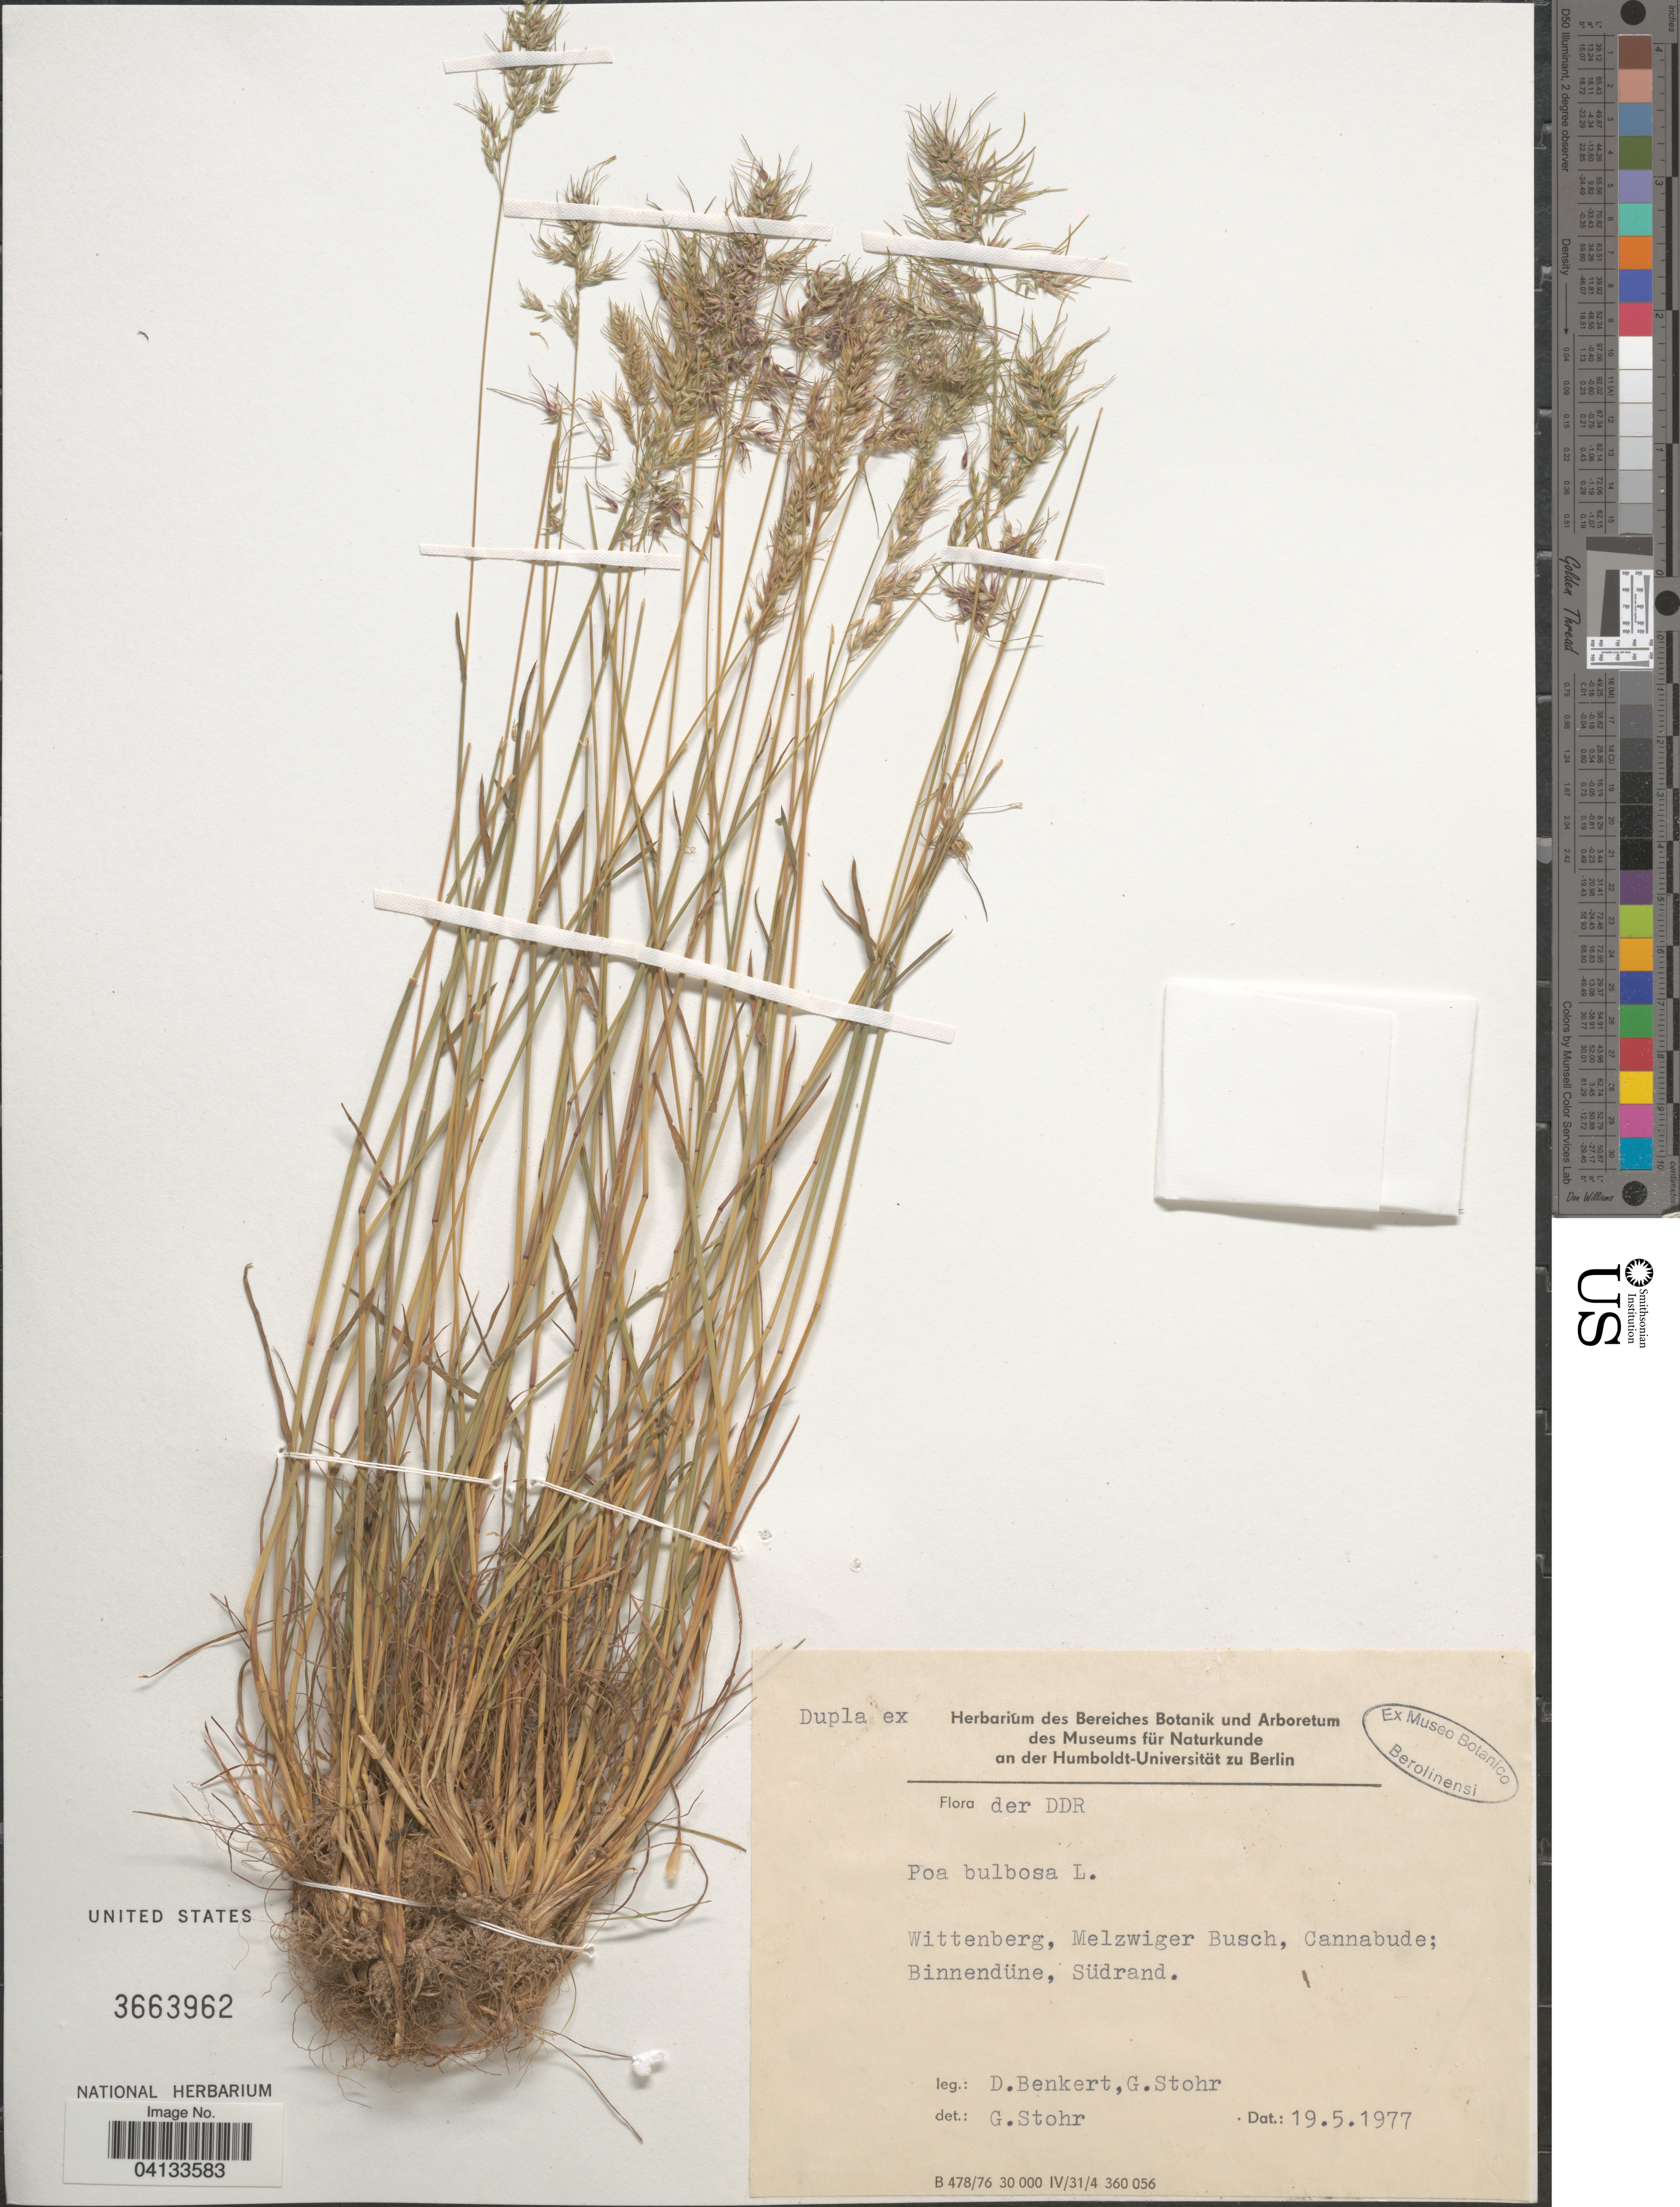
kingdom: Plantae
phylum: Tracheophyta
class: Liliopsida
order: Poales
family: Poaceae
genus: Poa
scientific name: Poa bulbosa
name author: L.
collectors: D. Benkert & G. Stohr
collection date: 1977-05-19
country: Germany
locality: Wittenberg, Melzwiger Busch, Cannabude; Binnendüne, Südrand.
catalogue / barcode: US 3663962